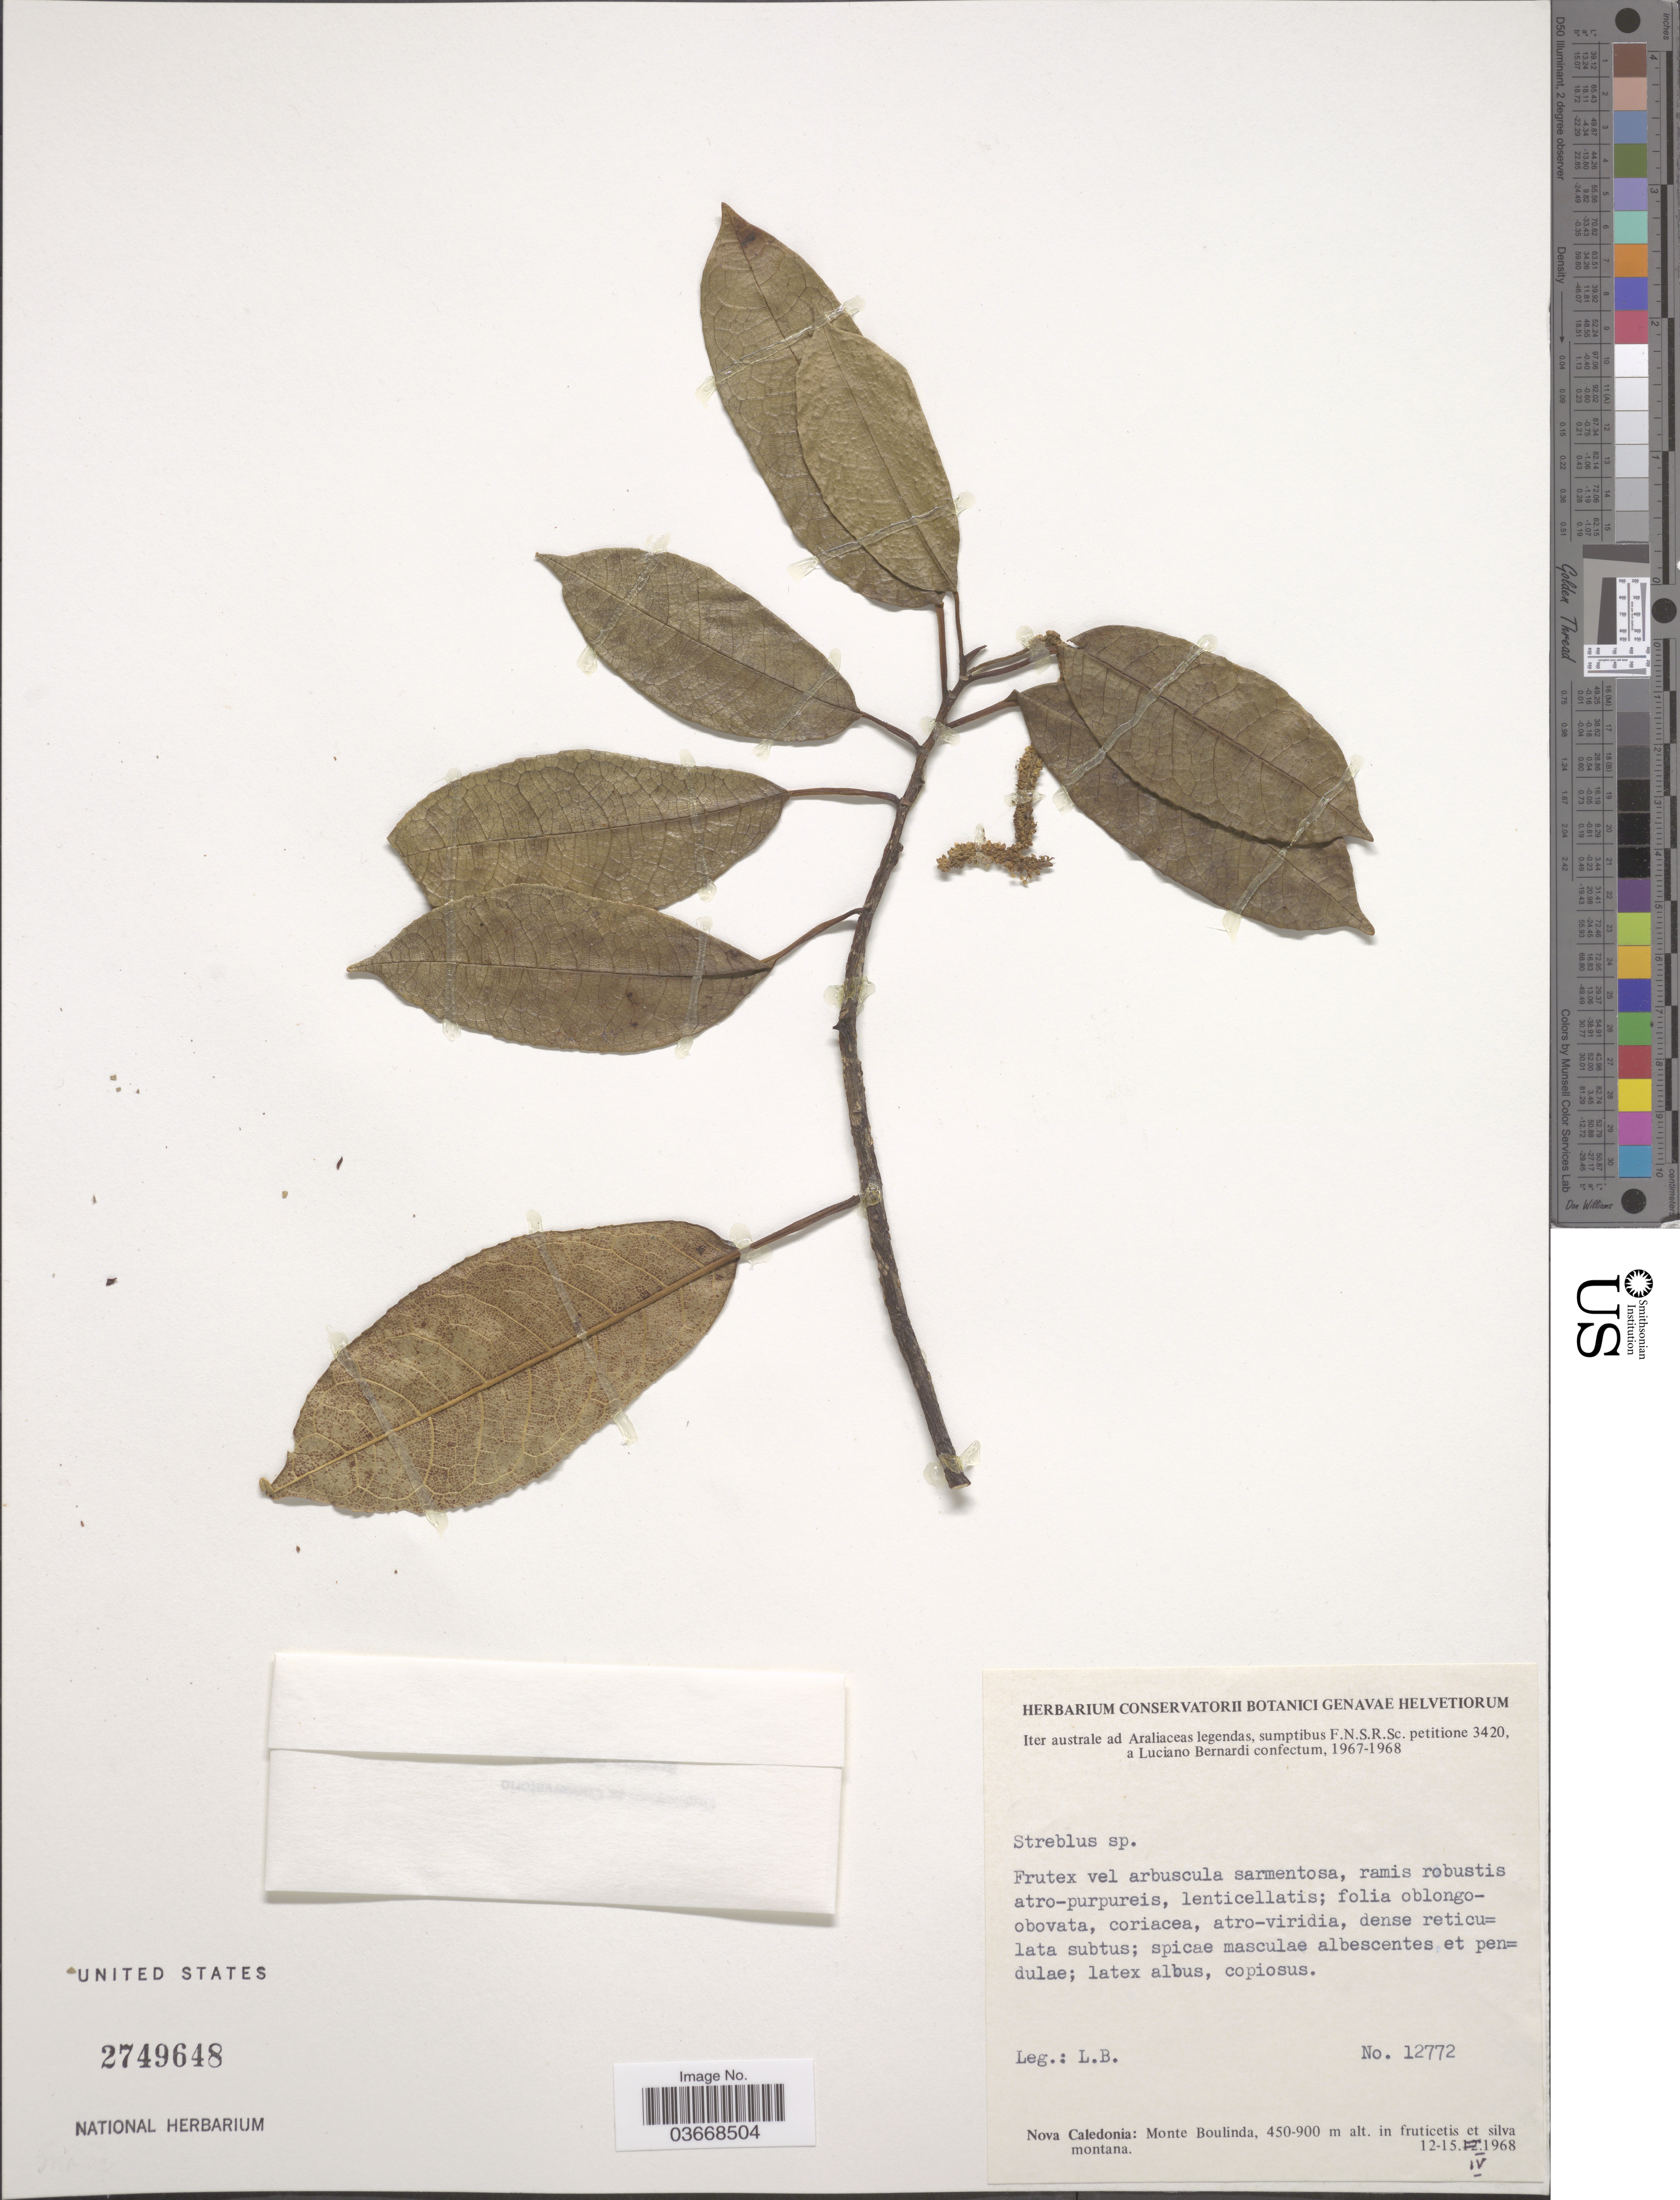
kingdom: Plantae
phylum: Tracheophyta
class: Magnoliopsida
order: Rosales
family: Moraceae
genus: Paratrophis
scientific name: Paratrophis sclerophylla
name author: (Corner) E. M. Gardner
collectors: L. Bernardi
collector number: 12772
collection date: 1968-04-12/1968-04-15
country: New Caledonia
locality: Nova Caledonia: Monte Boulinda.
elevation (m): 450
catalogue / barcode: US 2749648